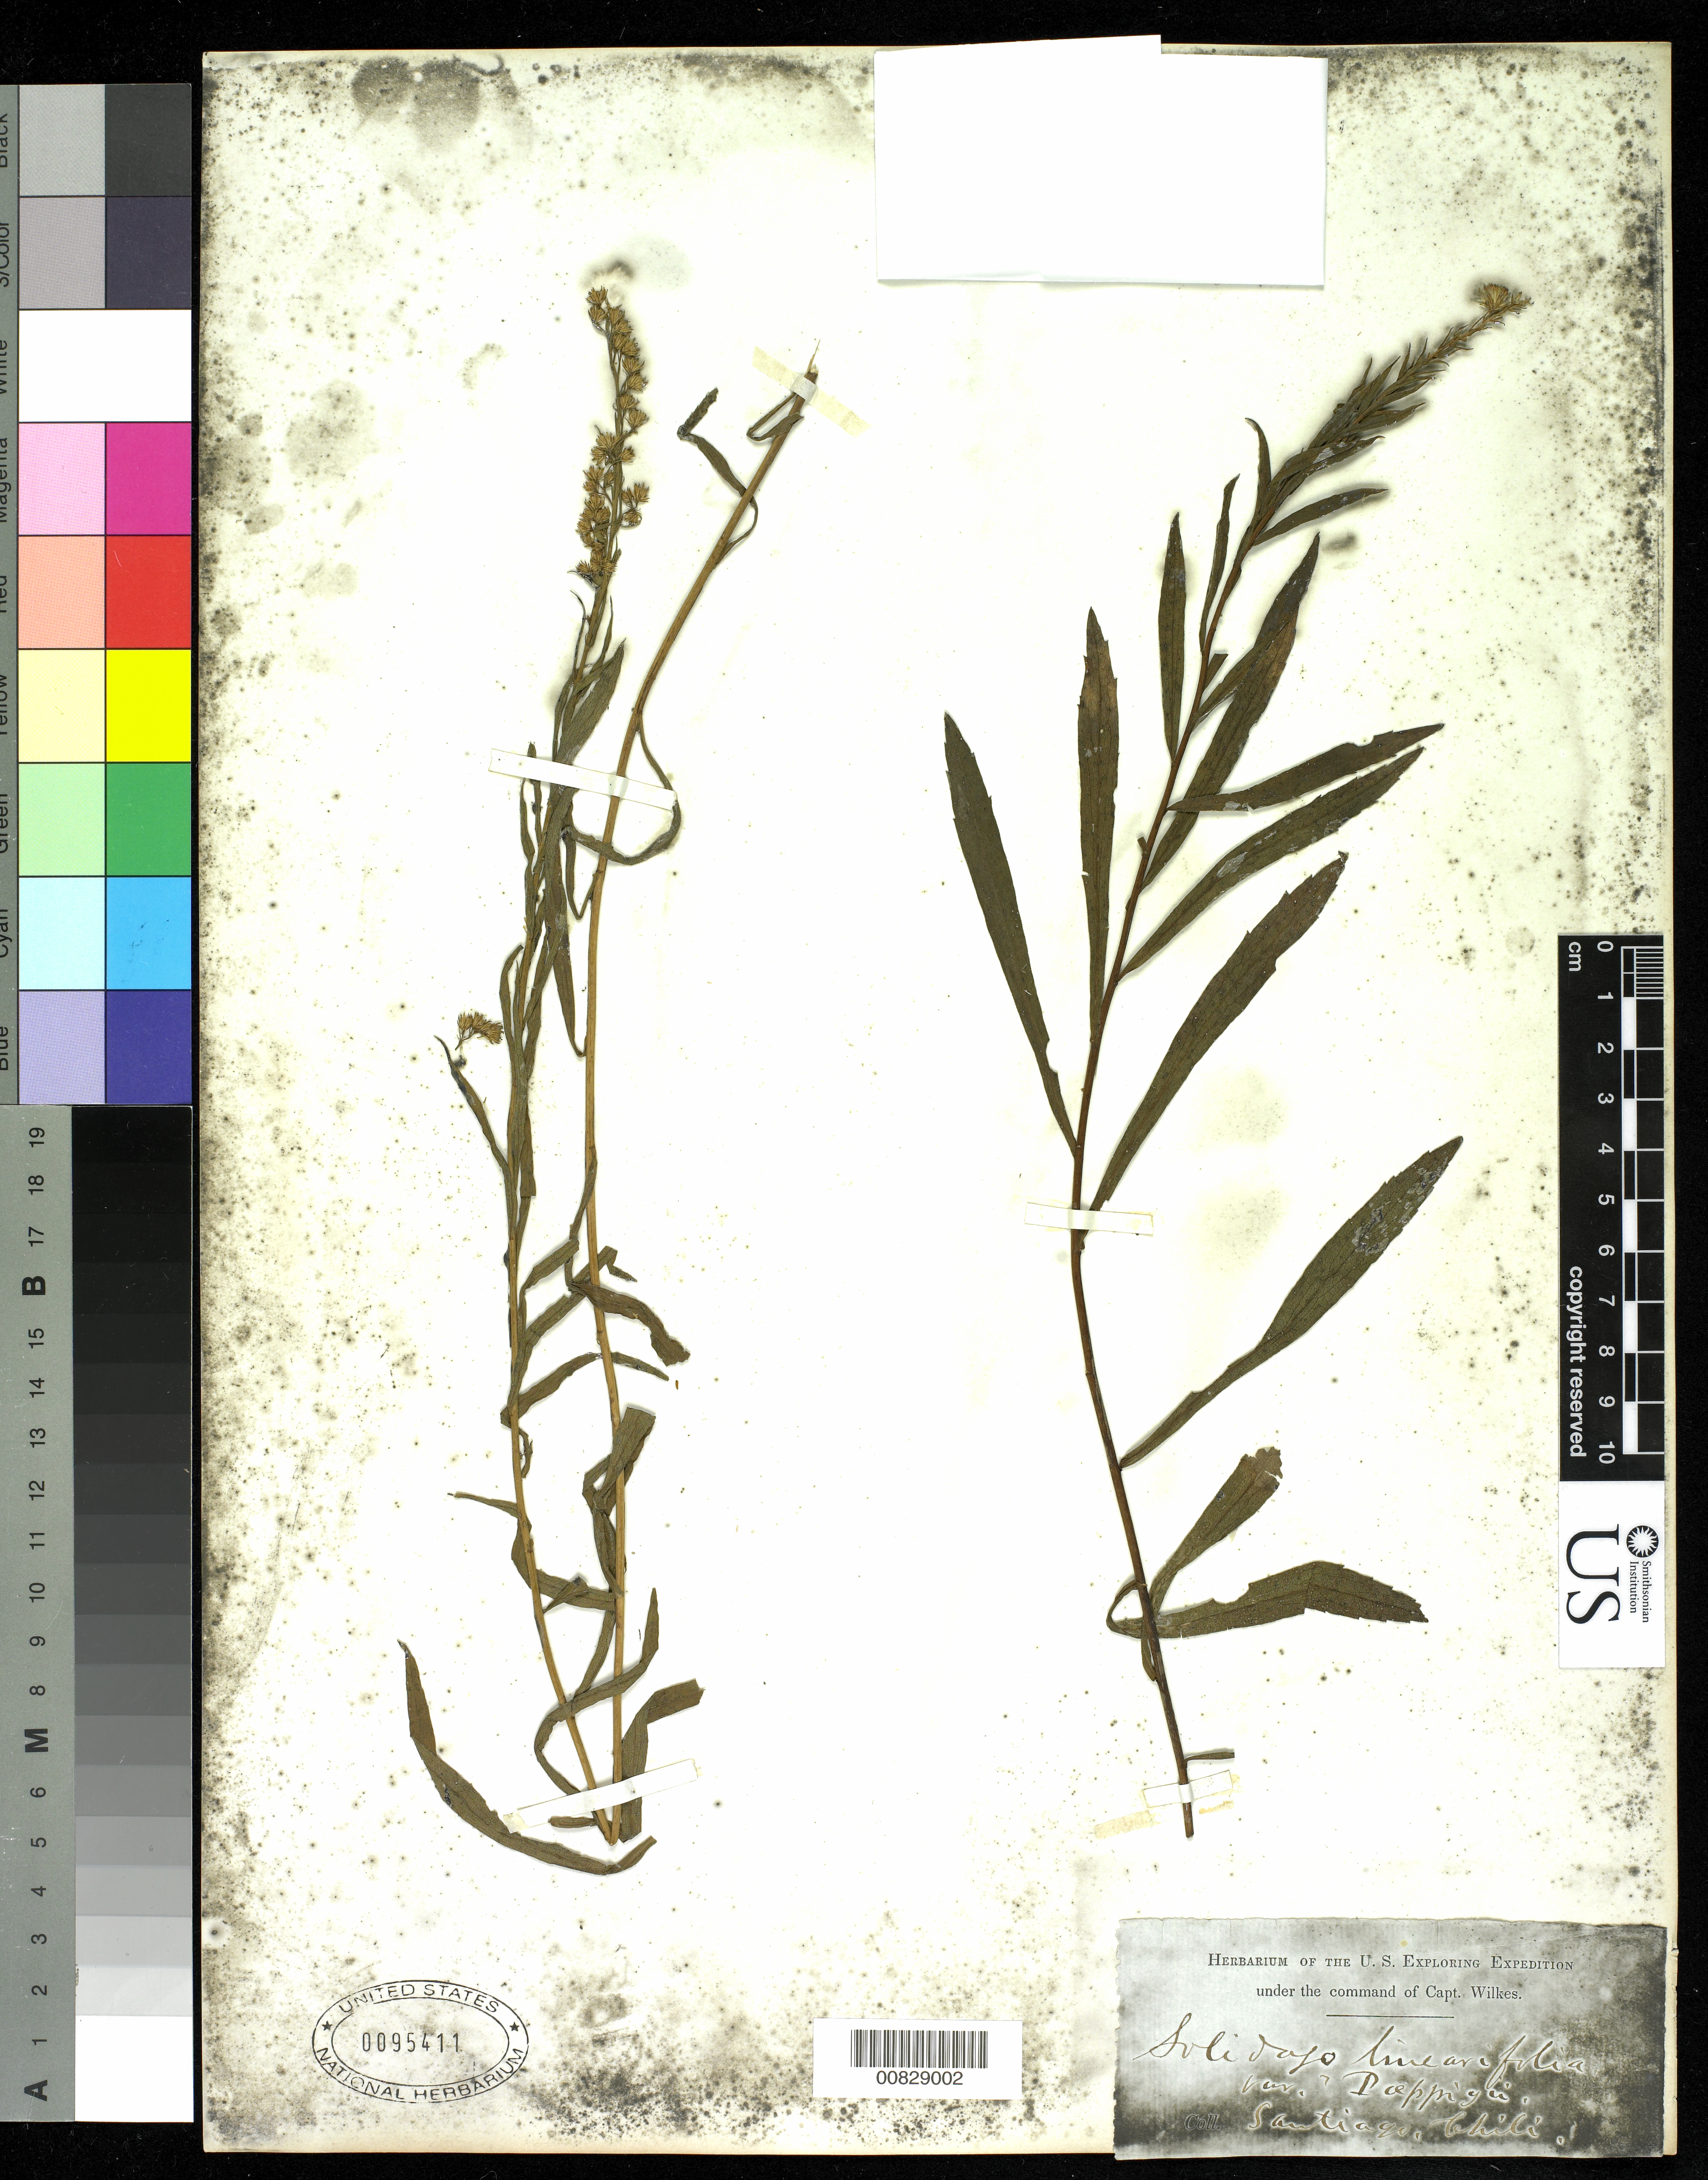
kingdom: Plantae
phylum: Tracheophyta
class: Magnoliopsida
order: Asterales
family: Asteraceae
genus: Solidago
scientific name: Solidago chilensis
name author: Meyen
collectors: Wilkes Explor. Exped.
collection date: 1838/1842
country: Chile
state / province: Región Metropolitana (RM)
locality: Santiago, Chili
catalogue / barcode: US 95411